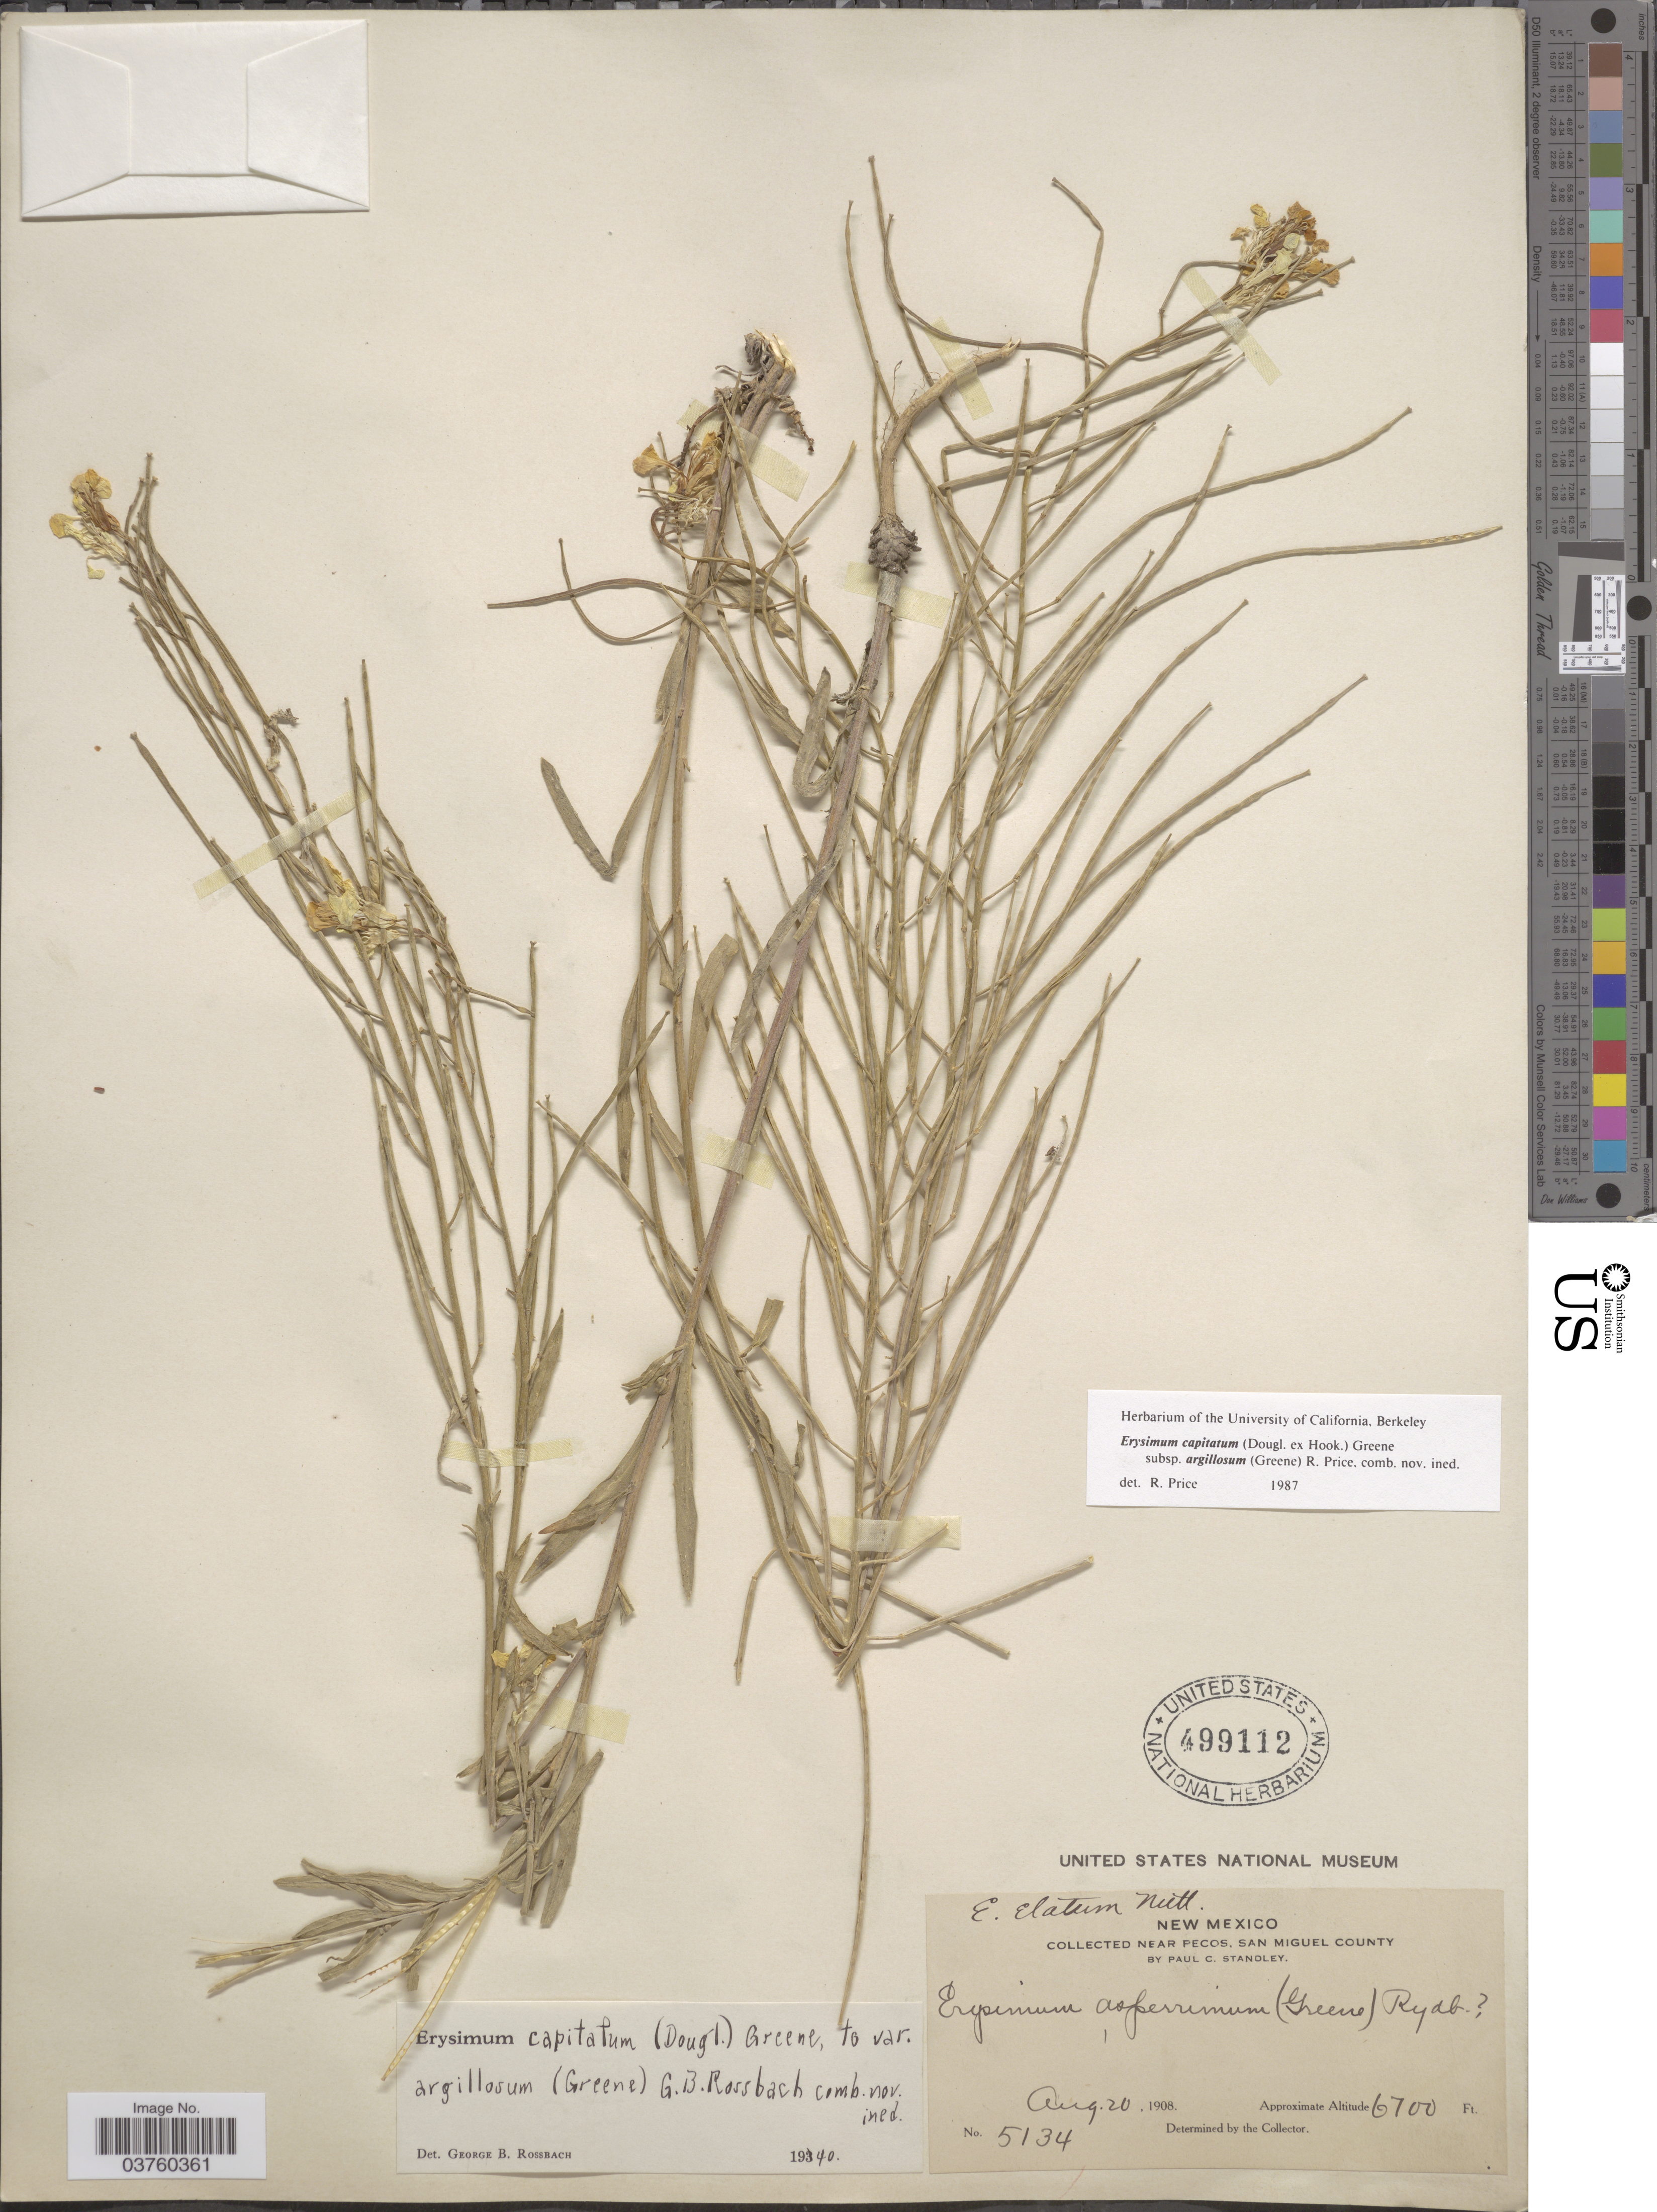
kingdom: Plantae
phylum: Tracheophyta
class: Magnoliopsida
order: Brassicales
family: Brassicaceae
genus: Erysimum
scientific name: Erysimum capitatum var. argillosum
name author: (Greene) R.J. Davis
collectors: P. C. Standley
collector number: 5134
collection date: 1908-08-20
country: United States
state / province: New Mexico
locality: Near Pecos, San Miguel County.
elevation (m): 2042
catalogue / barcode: US 499112